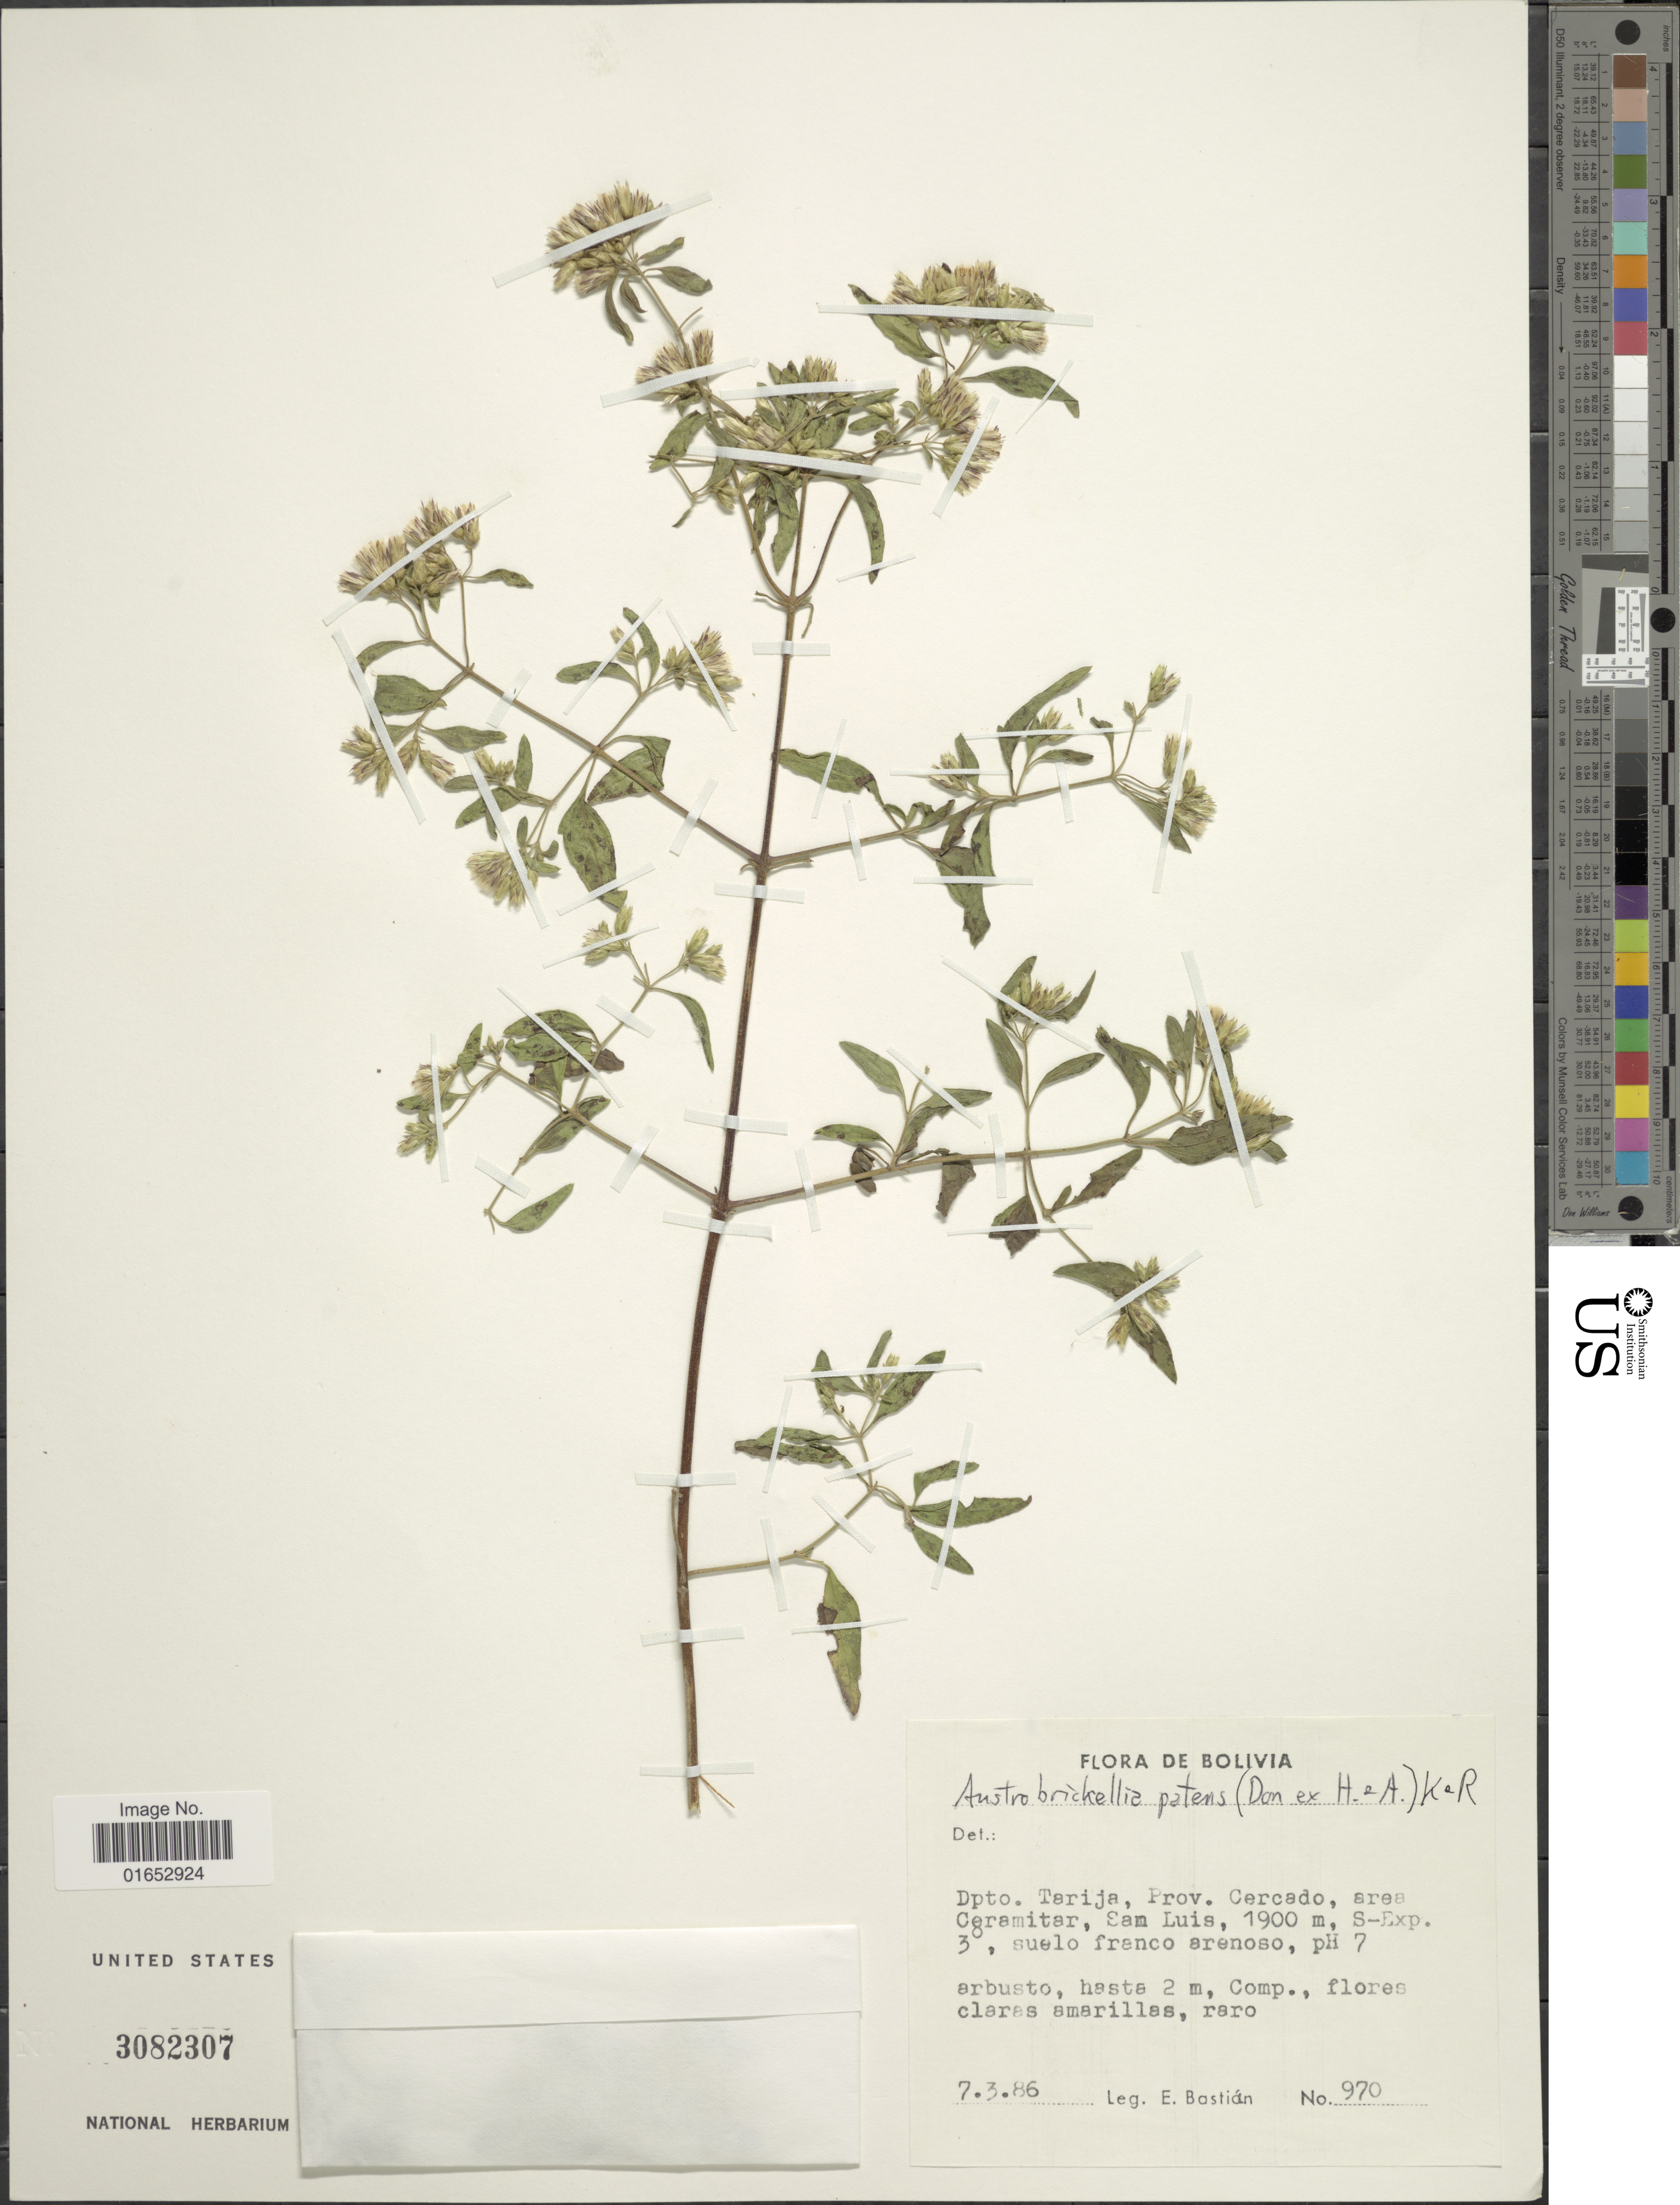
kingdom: Plantae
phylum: Tracheophyta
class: Magnoliopsida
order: Asterales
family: Asteraceae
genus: Austrobrickellia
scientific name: Austrobrickellia patens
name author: (D. Don ex Hook. & Arn.) R.M. King & H. Rob.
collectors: E. Bastian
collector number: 970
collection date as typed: Transcribed d/m/y: 7/3/86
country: Bolivia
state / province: Tarija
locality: Cercado, area Ceramitar, Sam Luis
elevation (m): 1900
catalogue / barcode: US 3082307